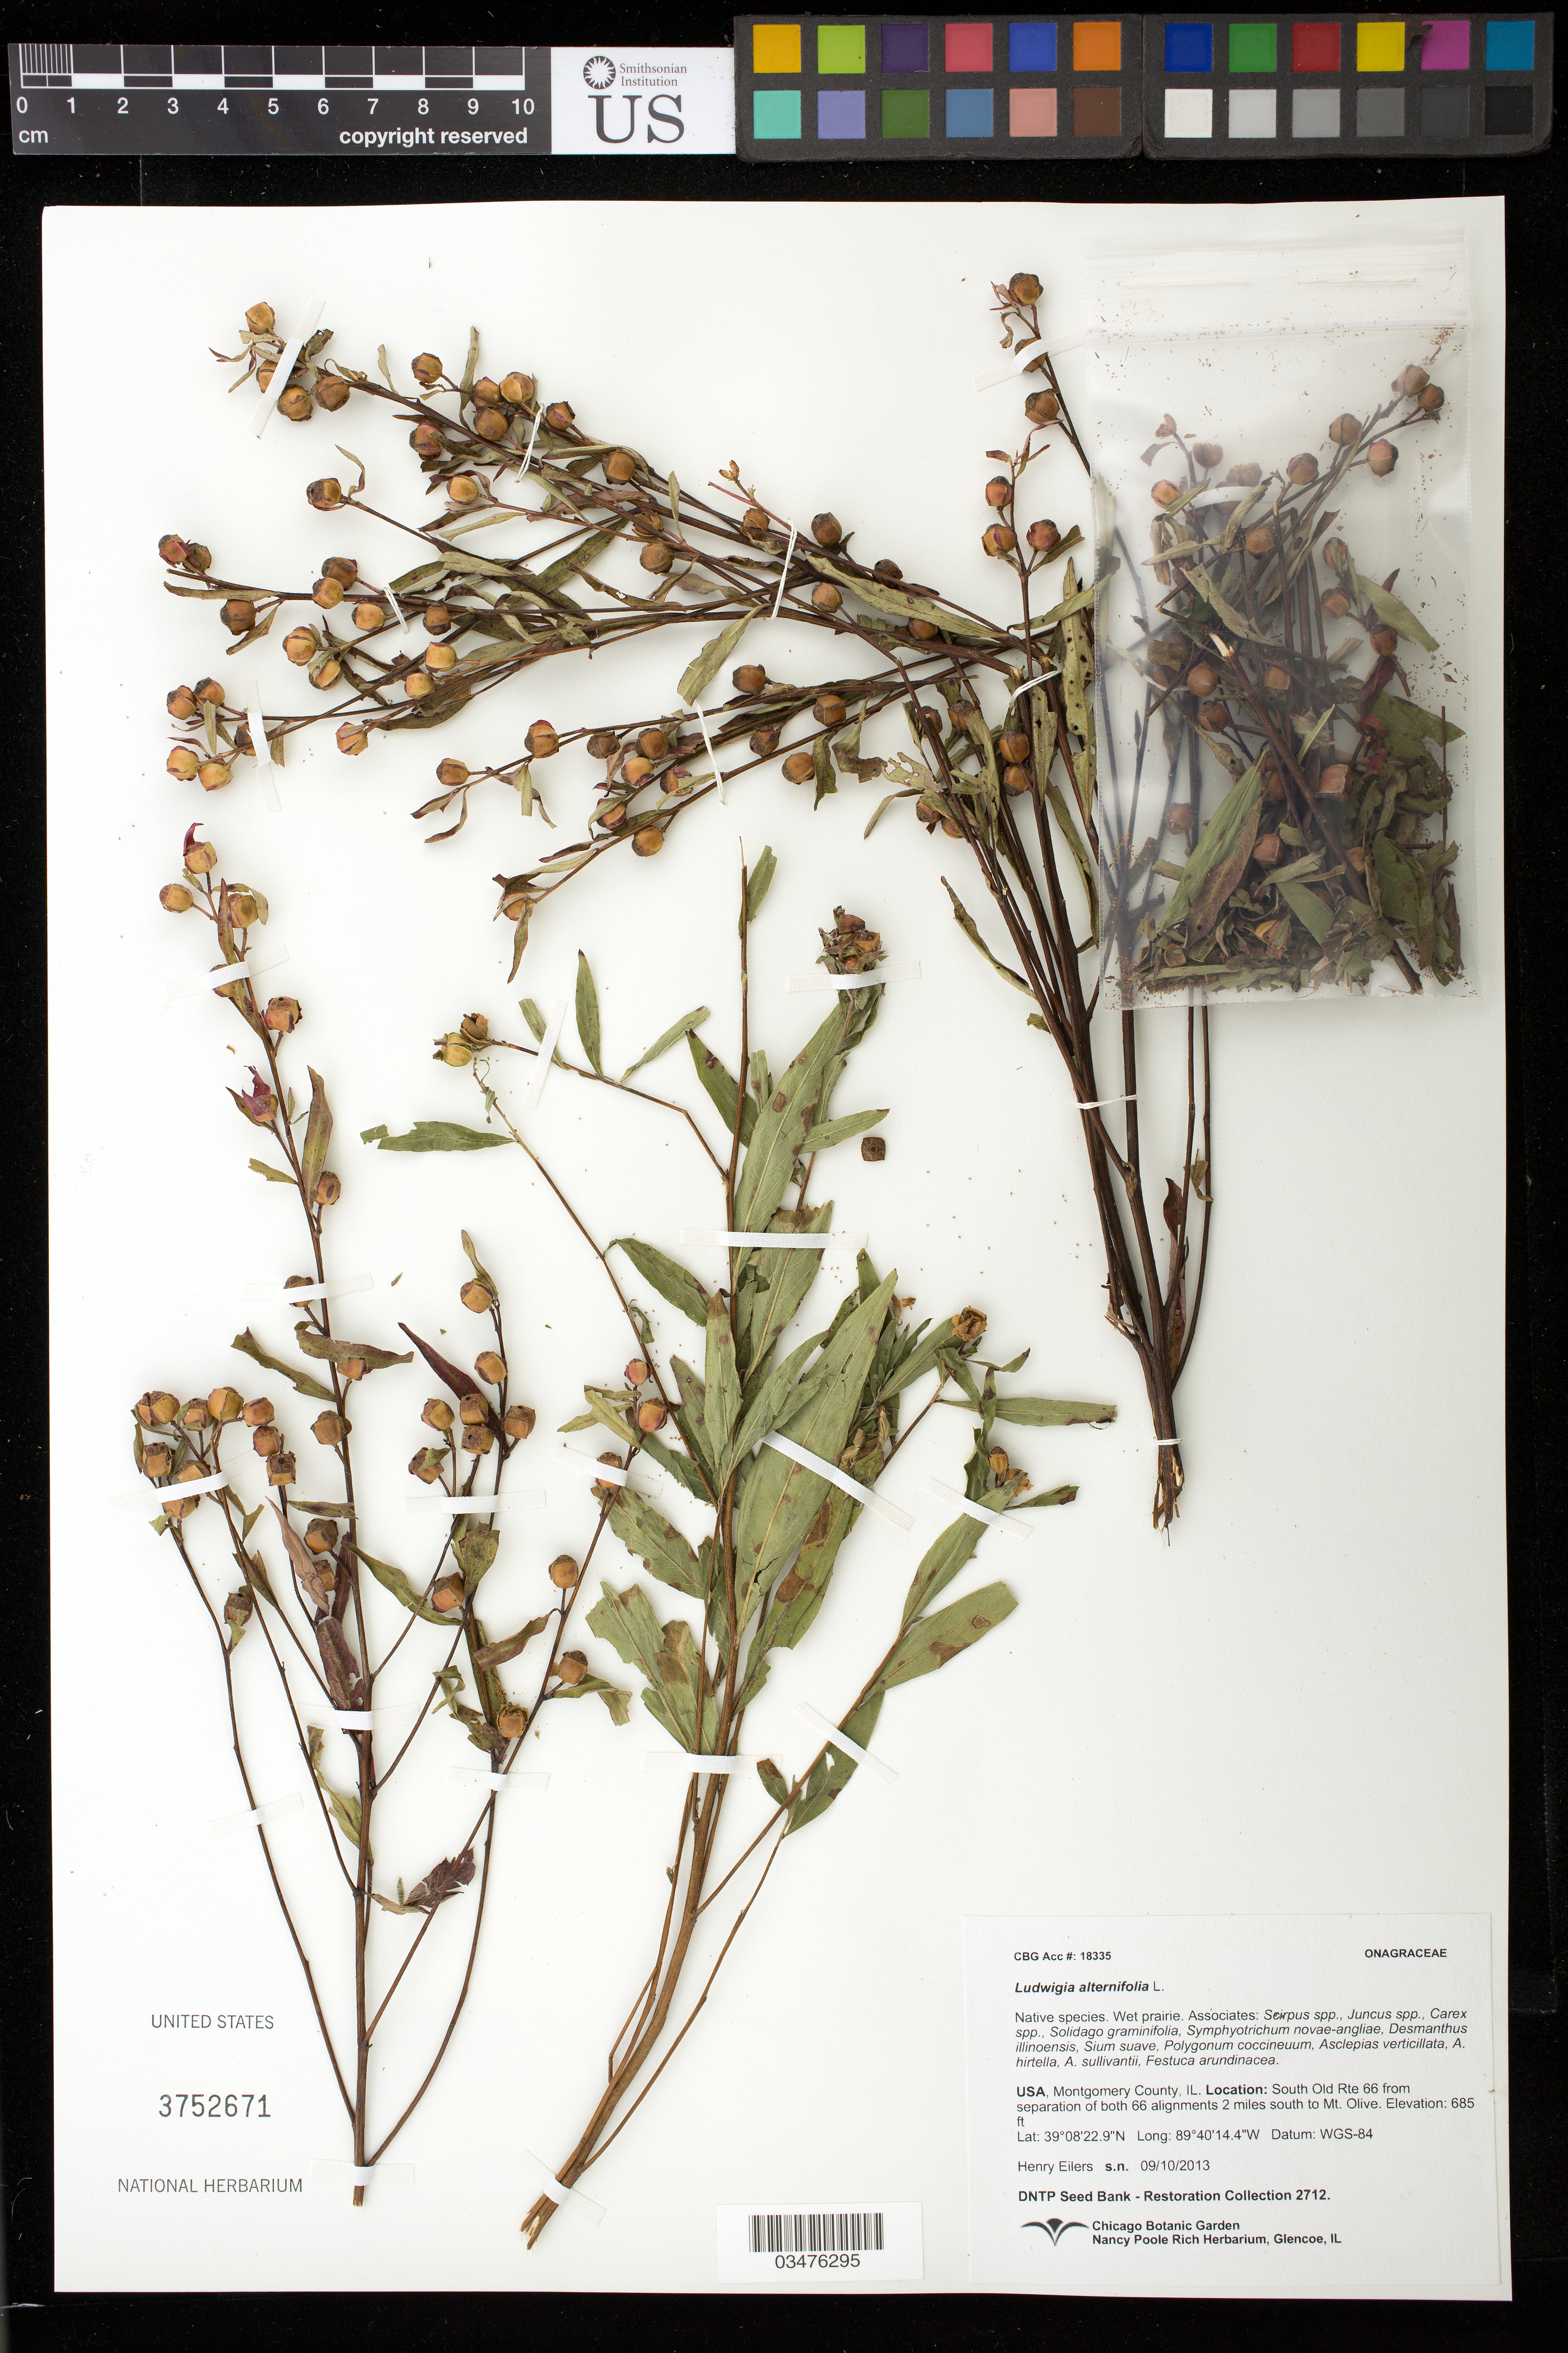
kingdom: Plantae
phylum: Tracheophyta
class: Magnoliopsida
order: Myrtales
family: Onagraceae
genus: Ludwigia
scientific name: Ludwigia alternifolia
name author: L.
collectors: H. Eilers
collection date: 2013-09-10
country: United States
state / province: Illinois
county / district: Montgomery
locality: South Old Rte 66 from separation of both 66 alignments 2 mi. S to Mt. Olive.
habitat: Wet prairie. With Juncus sp., Carex sp, Solidago graminifolia, ect.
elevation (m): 209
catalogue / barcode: US 3752671